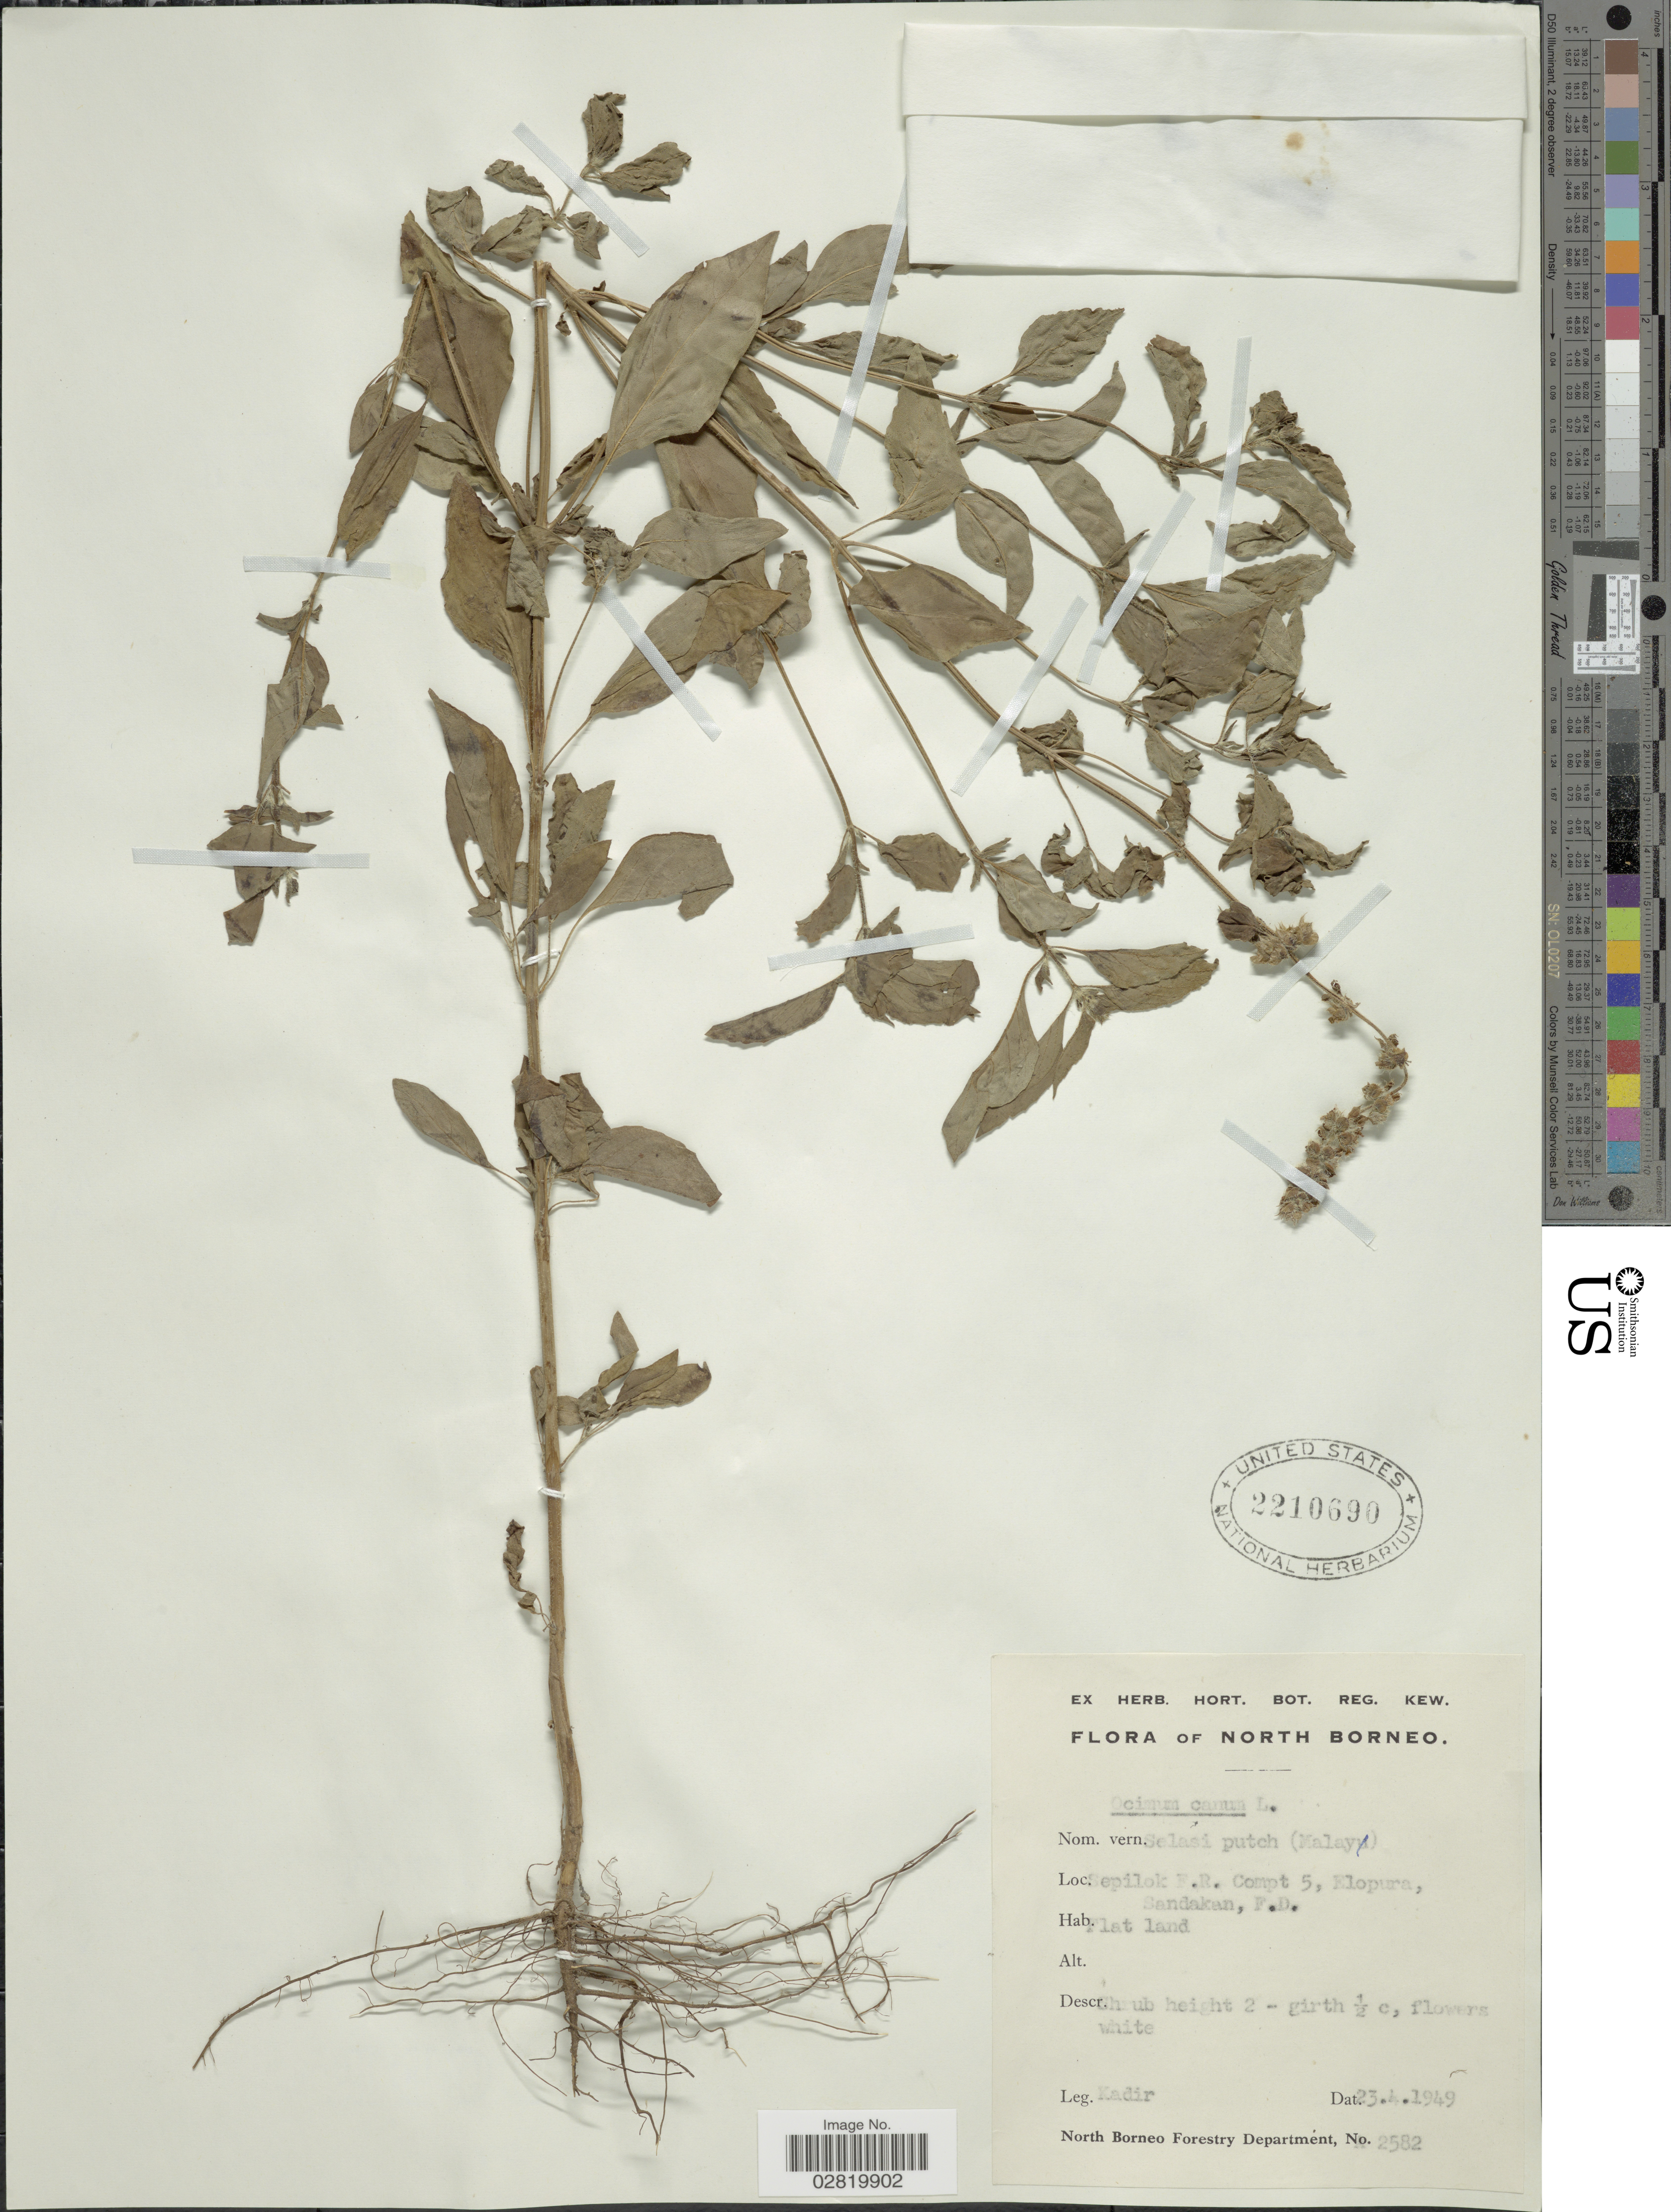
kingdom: Plantae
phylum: Tracheophyta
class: Magnoliopsida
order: Lamiales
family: Lamiaceae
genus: Ocimum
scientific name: Ocimum americanum var. americanum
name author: L.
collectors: -. Kadir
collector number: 2582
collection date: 1949-04-23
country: Malaysia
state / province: Sabah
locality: North Borneo, Sepilok F.R. Compt 5, Elopura, Sandakan, F.D., Flat land.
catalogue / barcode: US 2210690